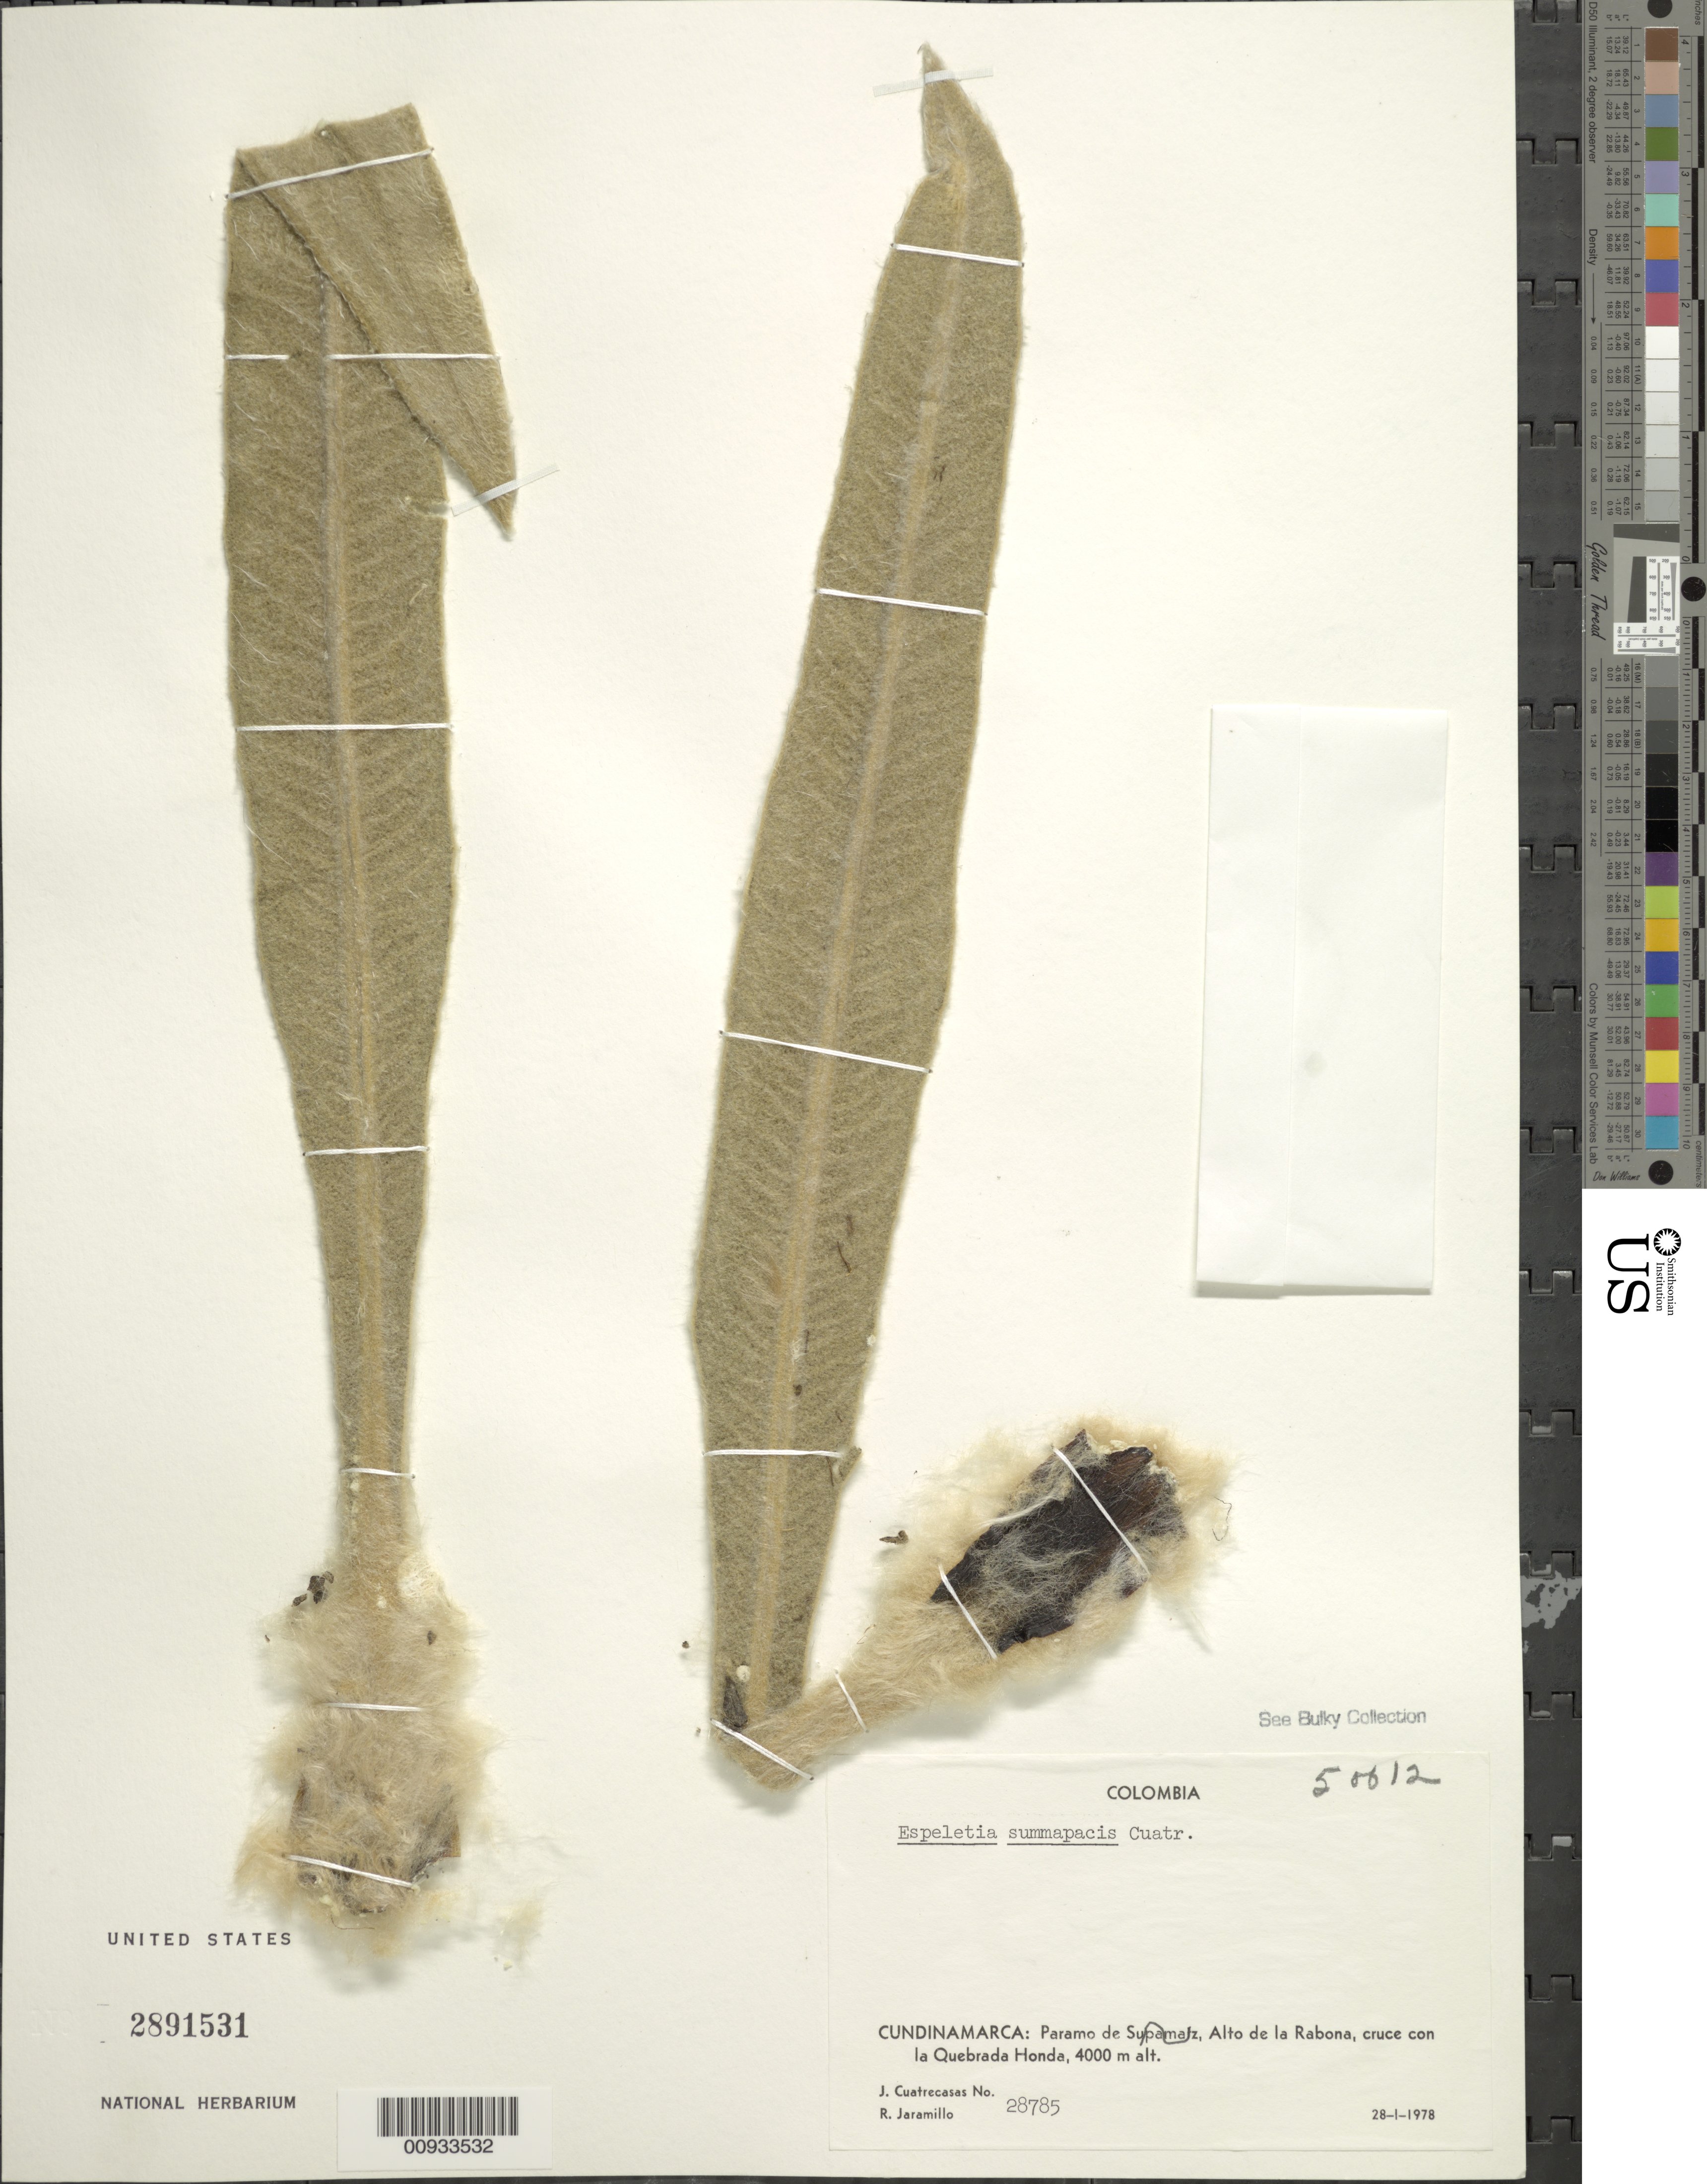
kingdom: Plantae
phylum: Tracheophyta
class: Magnoliopsida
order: Asterales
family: Asteraceae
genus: Espeletia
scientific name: Espeletia summapacis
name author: Cuatrec.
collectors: J. Cuatrecasas & R. Jaramillo M.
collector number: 28785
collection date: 1978-01-28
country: Colombia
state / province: Cundinamarca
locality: Paramo de, Alto de la Rabona, cruce con la Quebrada Honda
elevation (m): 4000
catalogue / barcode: US 2891531